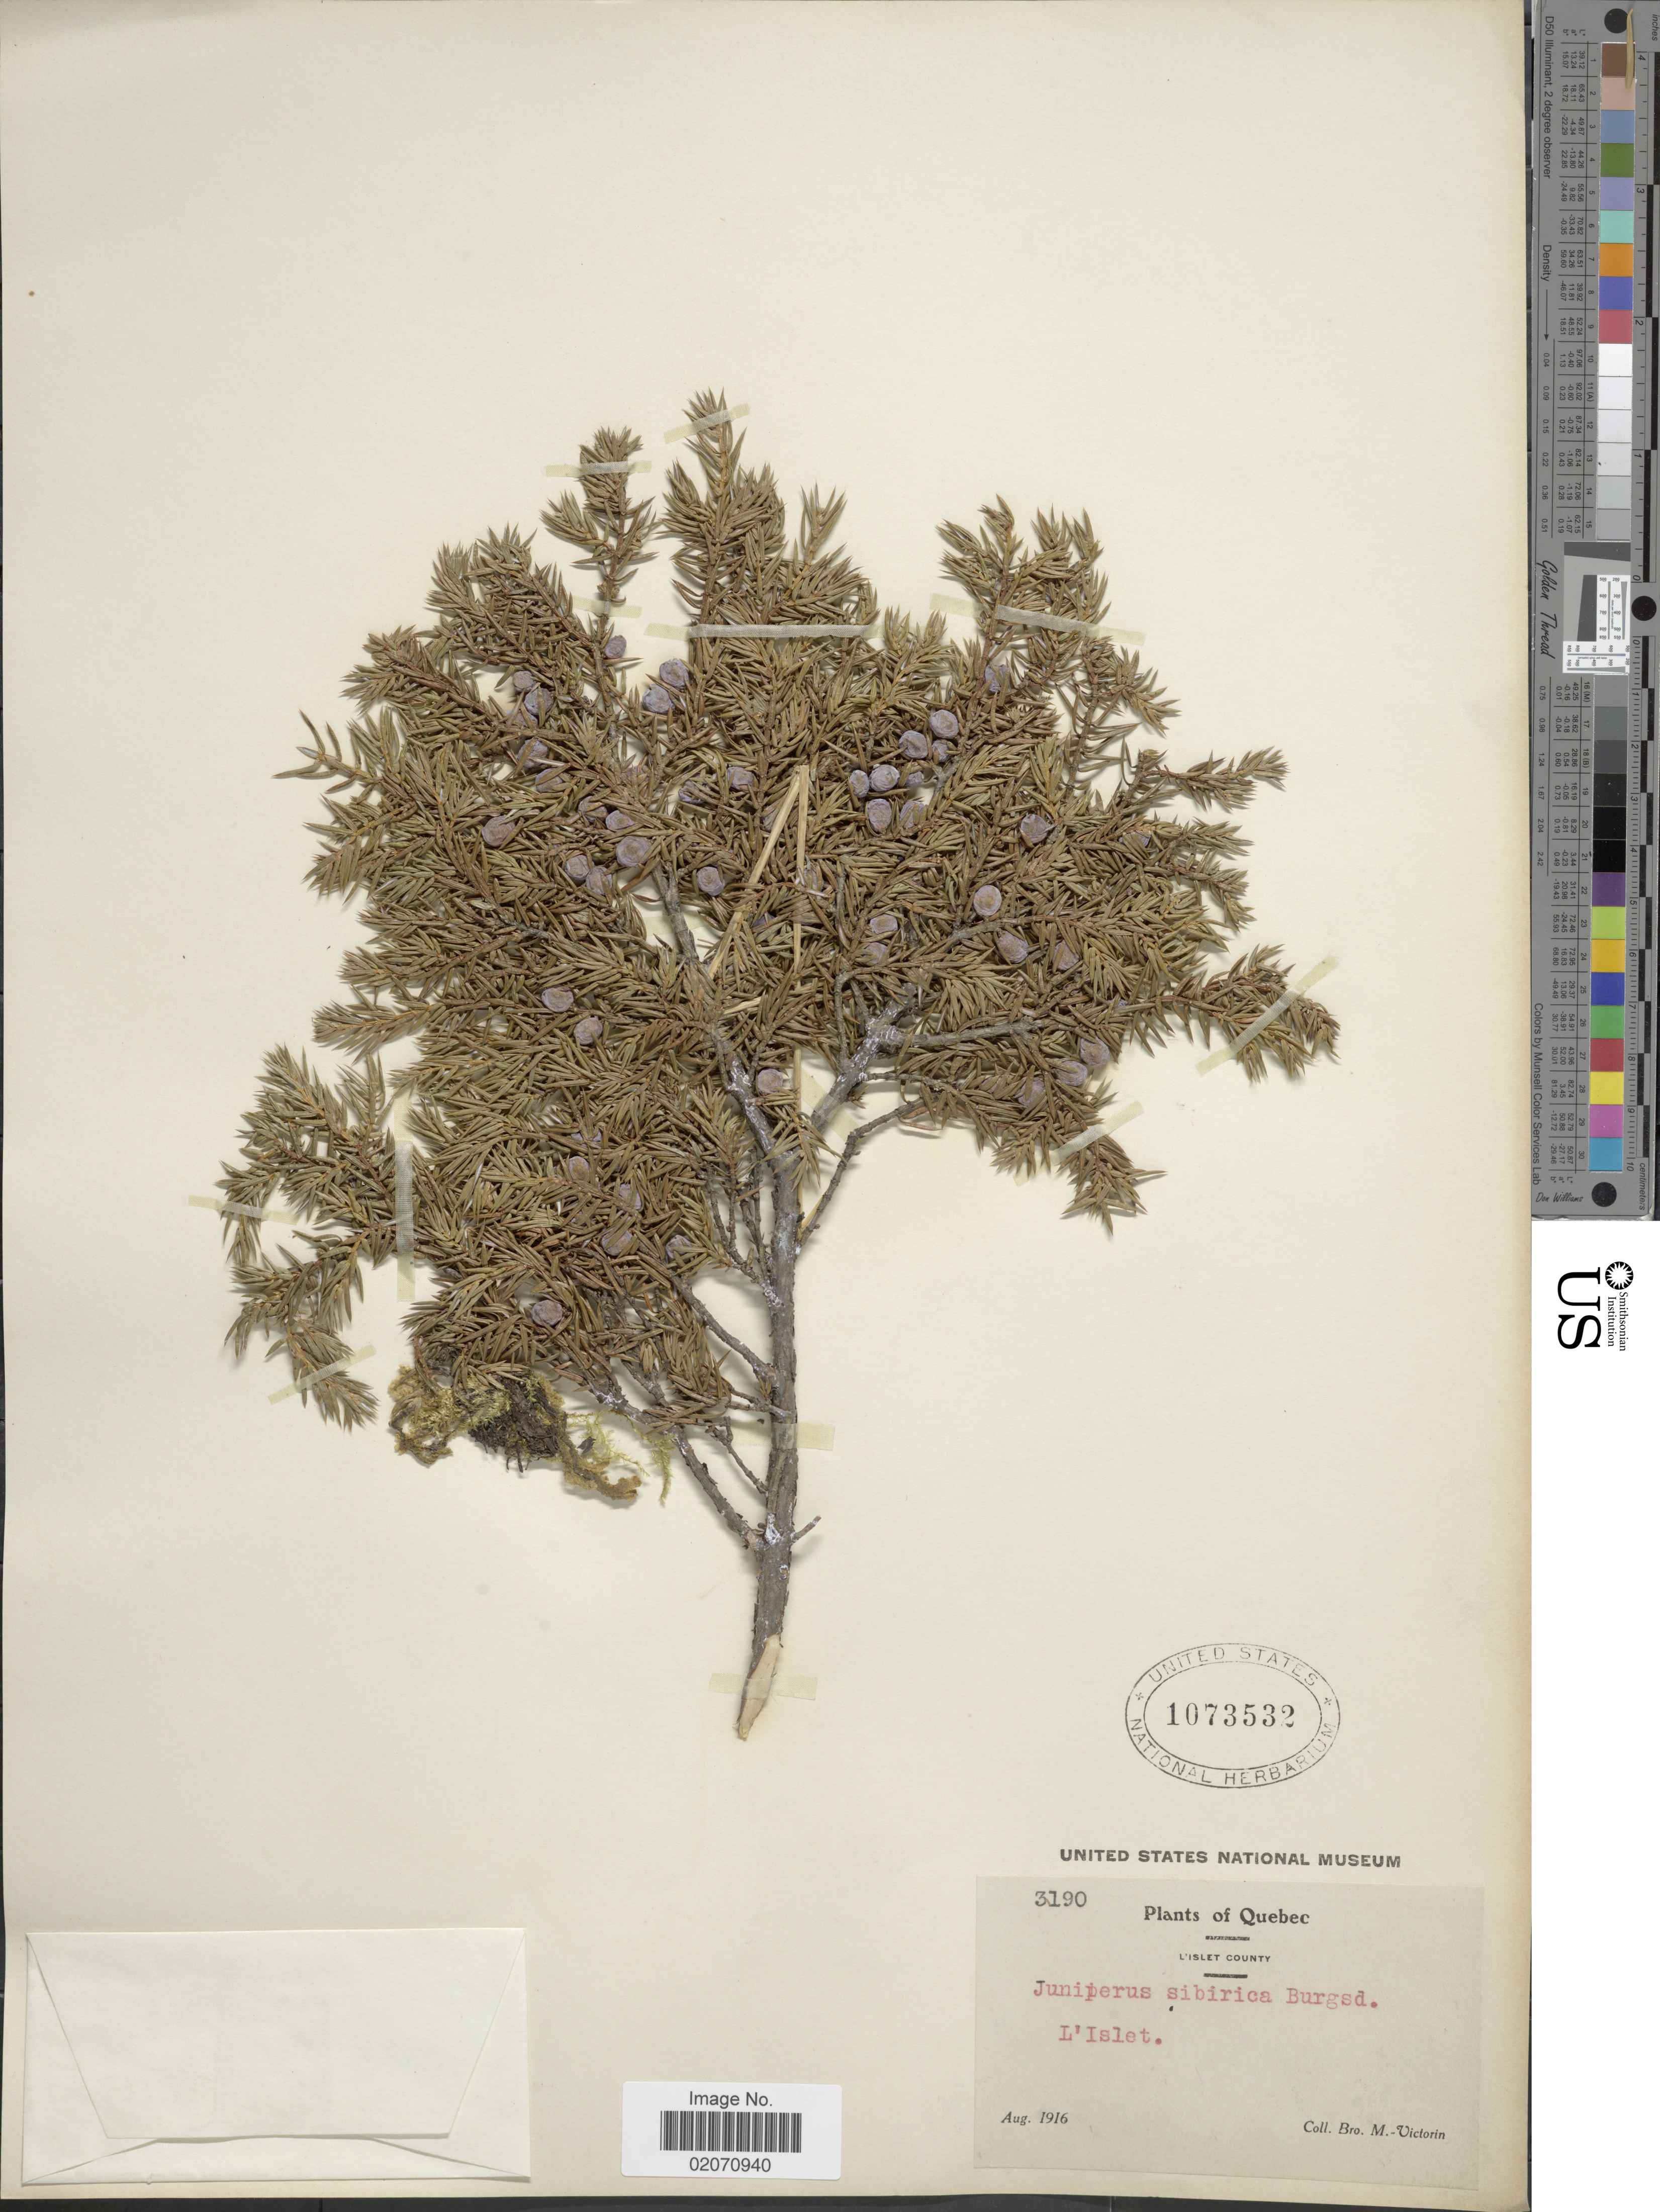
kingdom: Plantae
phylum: Tracheophyta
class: Pinopsida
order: Pinales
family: Cupressaceae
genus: Juniperus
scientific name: Juniperus communis subsp. nana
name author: (Willd.) Syme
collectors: Fr. Marie-Victorin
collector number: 3190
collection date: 1916-08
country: Canada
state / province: Quebec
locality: L'Islet County, L'Islet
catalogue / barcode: US 1073532